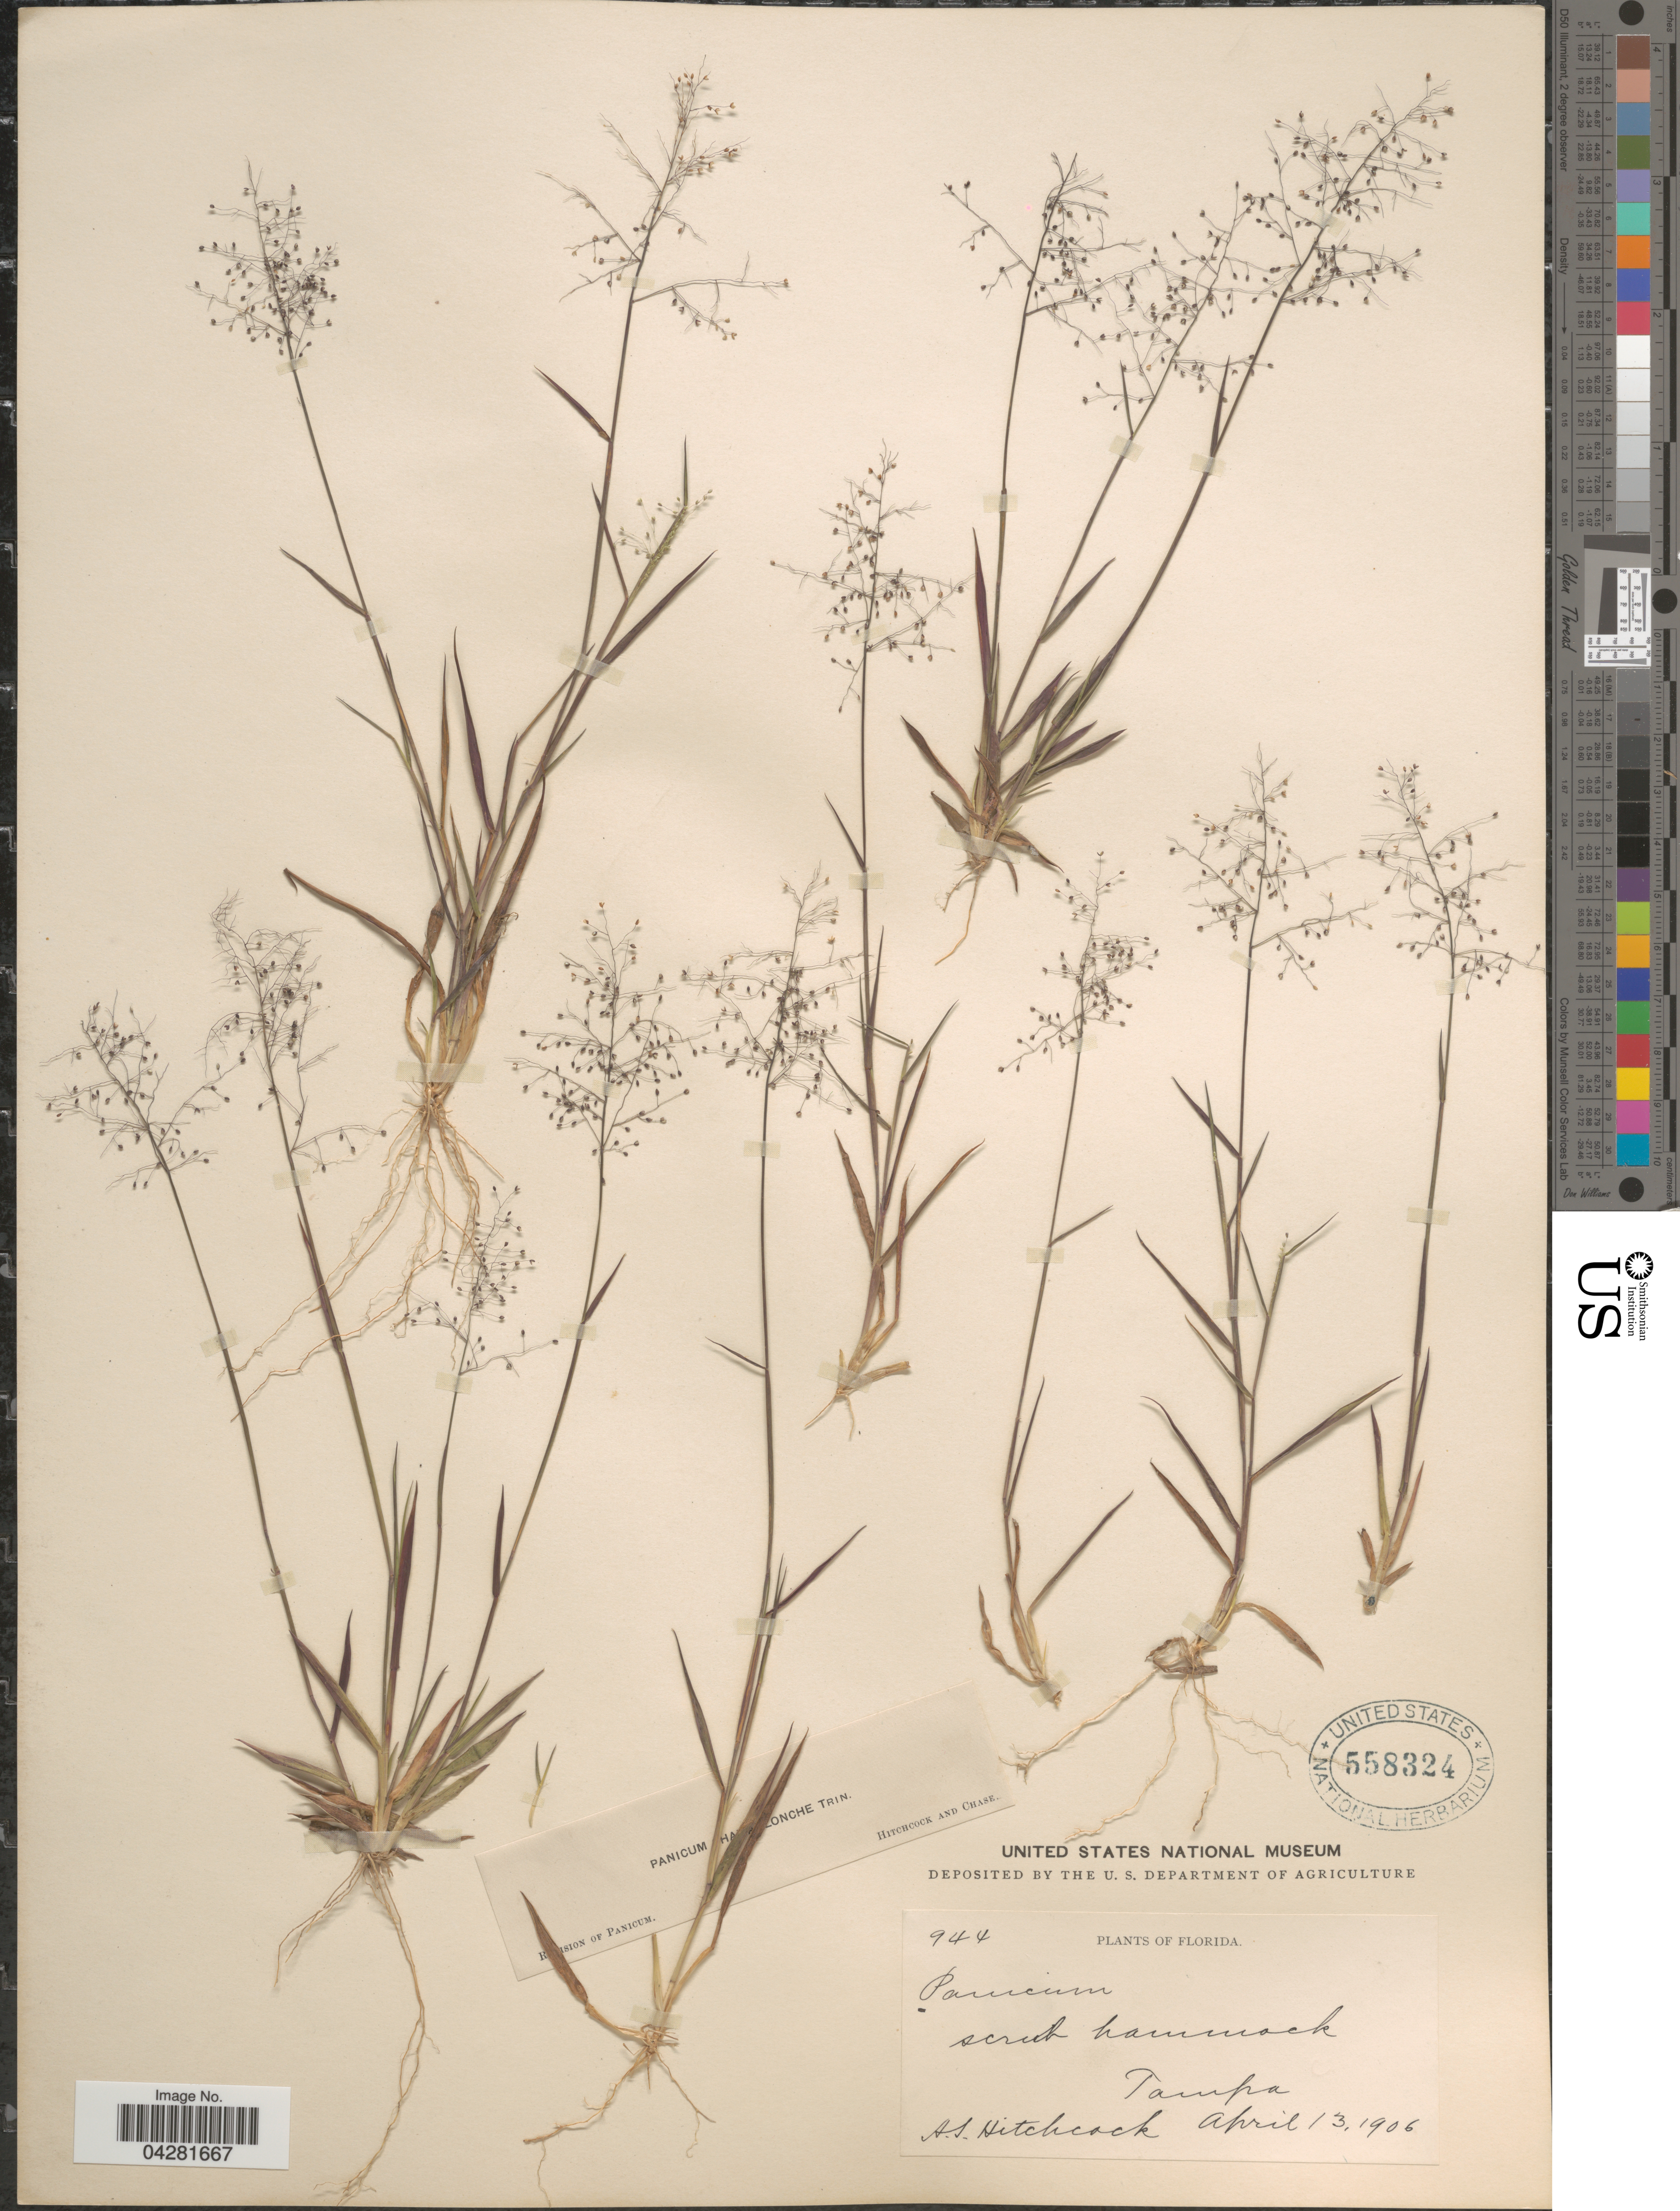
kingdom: Plantae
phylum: Tracheophyta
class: Liliopsida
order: Poales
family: Poaceae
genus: Dichanthelium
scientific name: Dichanthelium ensifolium var. ensifolium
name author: (Baldwin ex Elliot) Gould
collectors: A. S. Hitchcock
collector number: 944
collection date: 1906-04-13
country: United States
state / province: Florida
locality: Scrub hammock, Tampa.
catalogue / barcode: US 558324